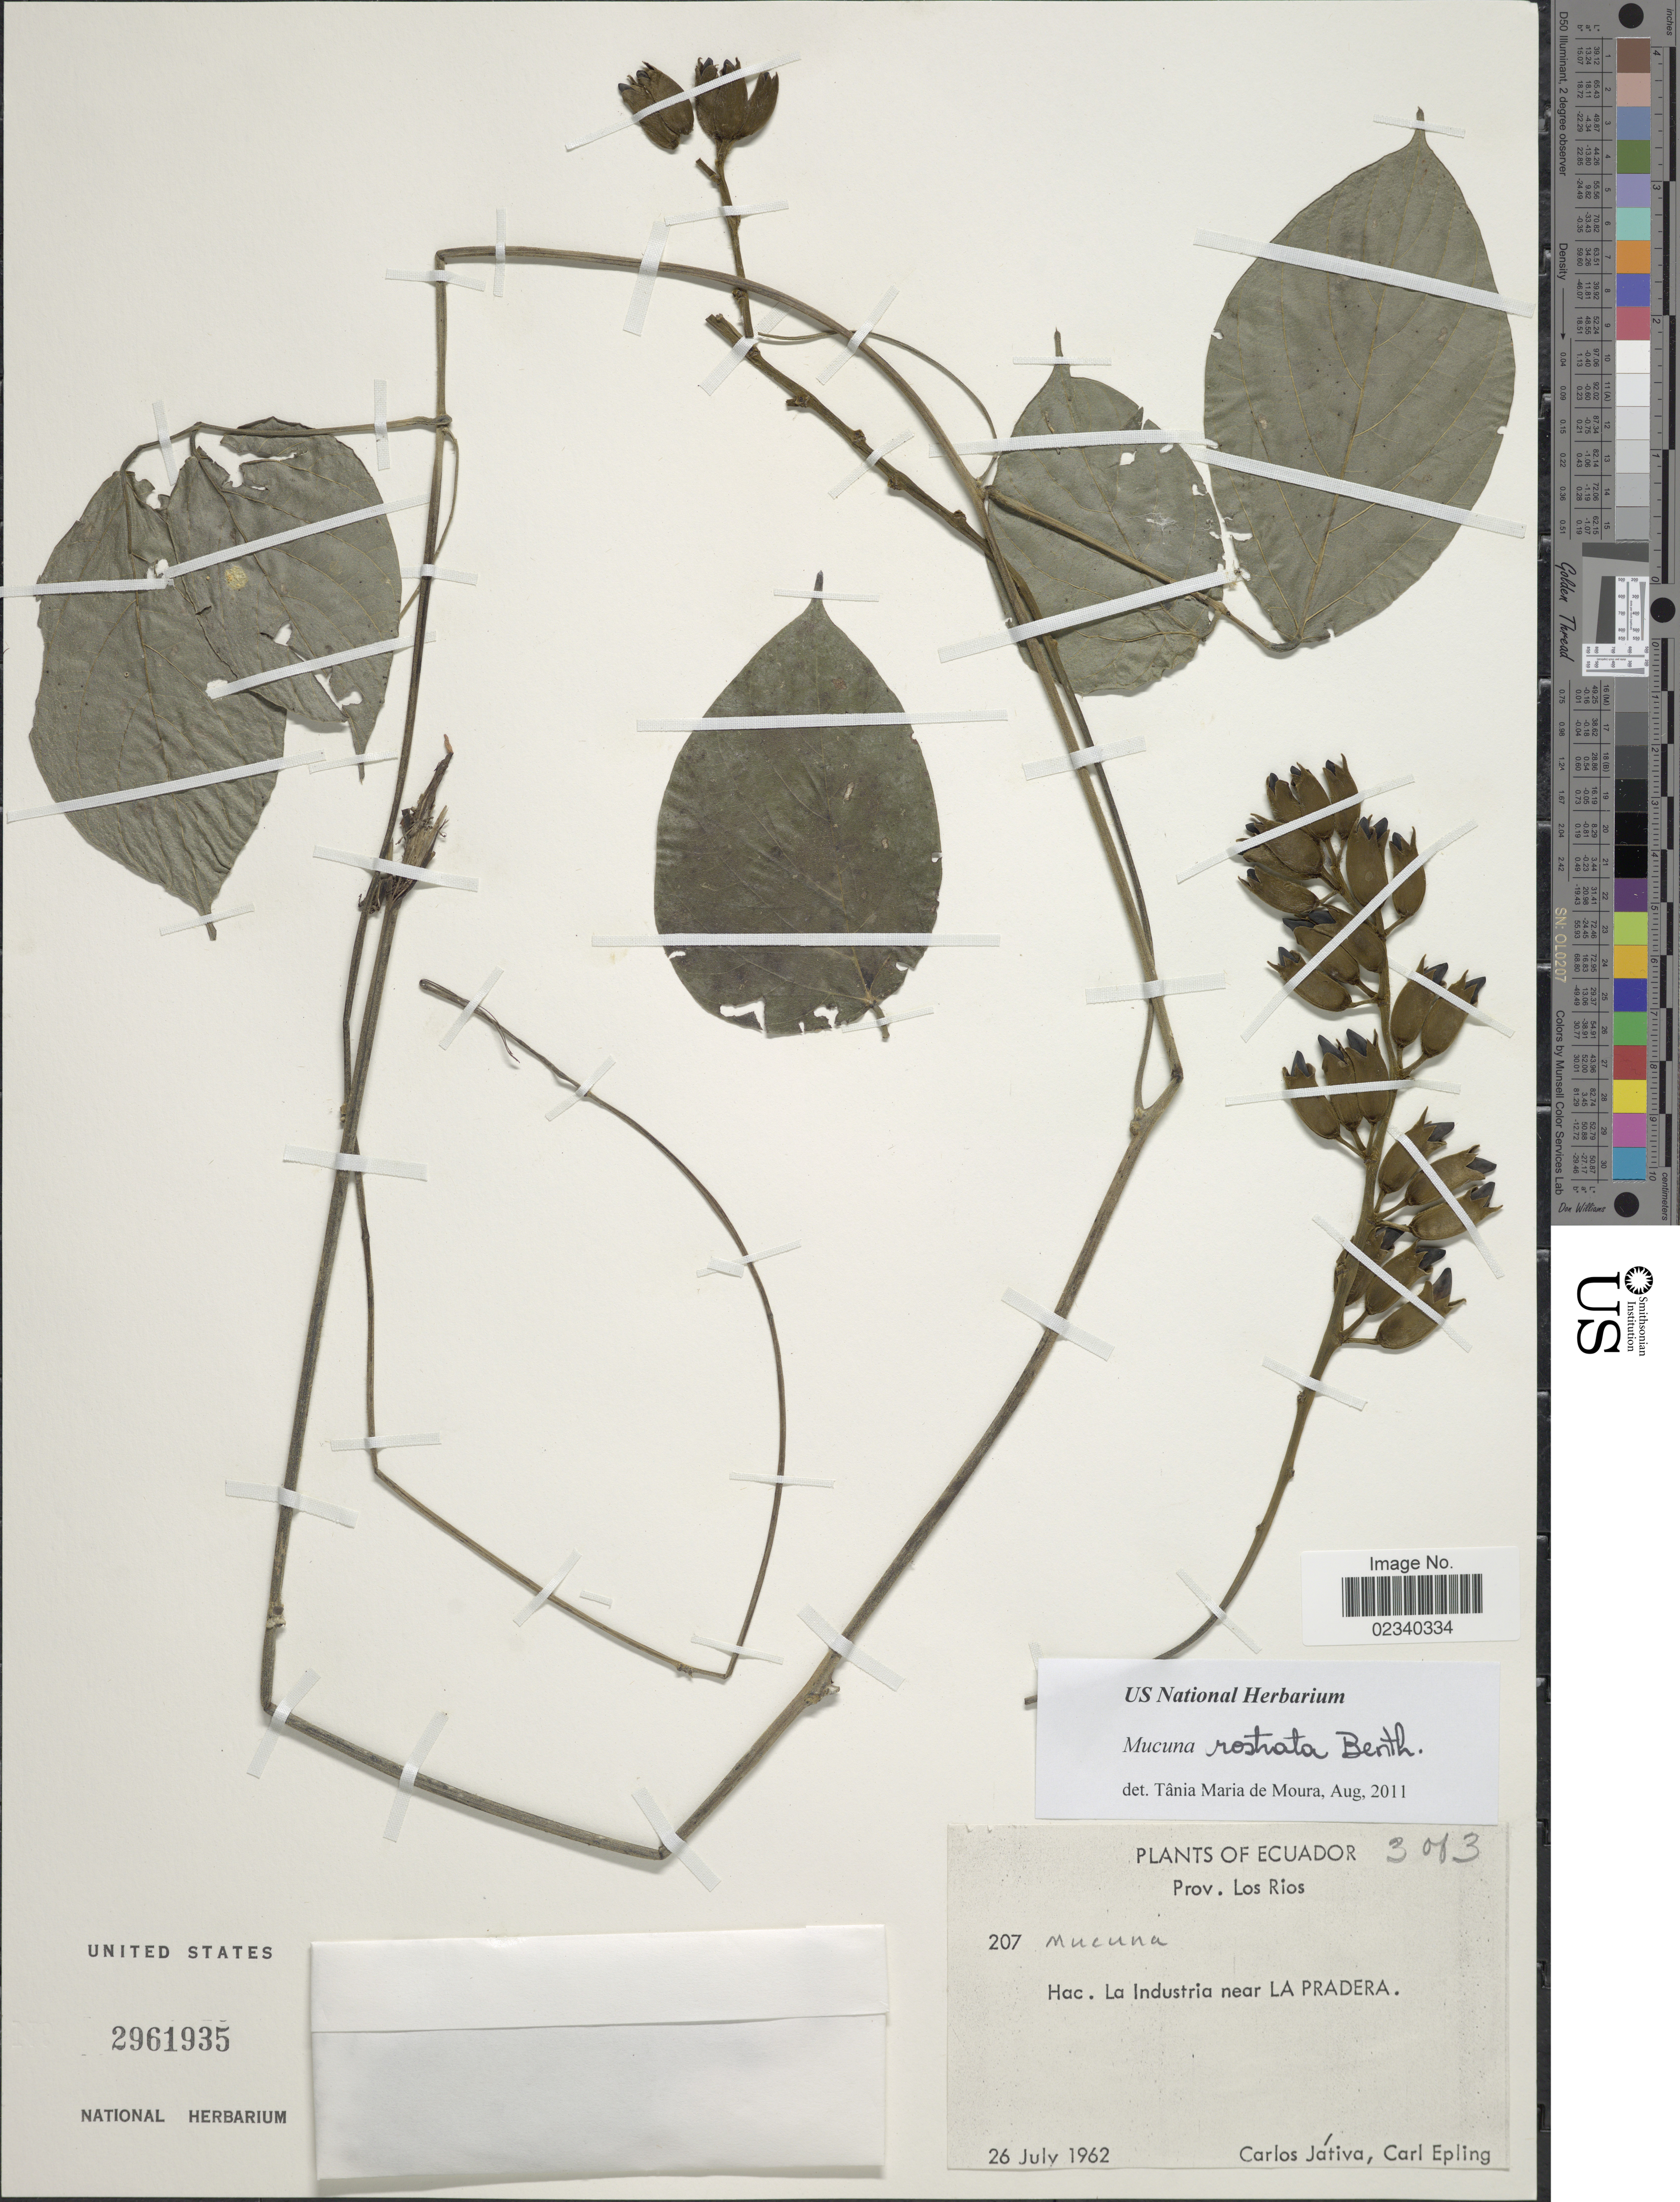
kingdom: Plantae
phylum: Tracheophyta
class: Magnoliopsida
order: Fabales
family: Fabaceae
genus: Mucuna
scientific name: Mucuna rostrata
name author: Benth.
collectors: C. D. Játiva & C. C. Epling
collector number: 207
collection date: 1962-07-26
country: Ecuador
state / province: Los Ríos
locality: La Industria near La Pradera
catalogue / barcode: US 2961935